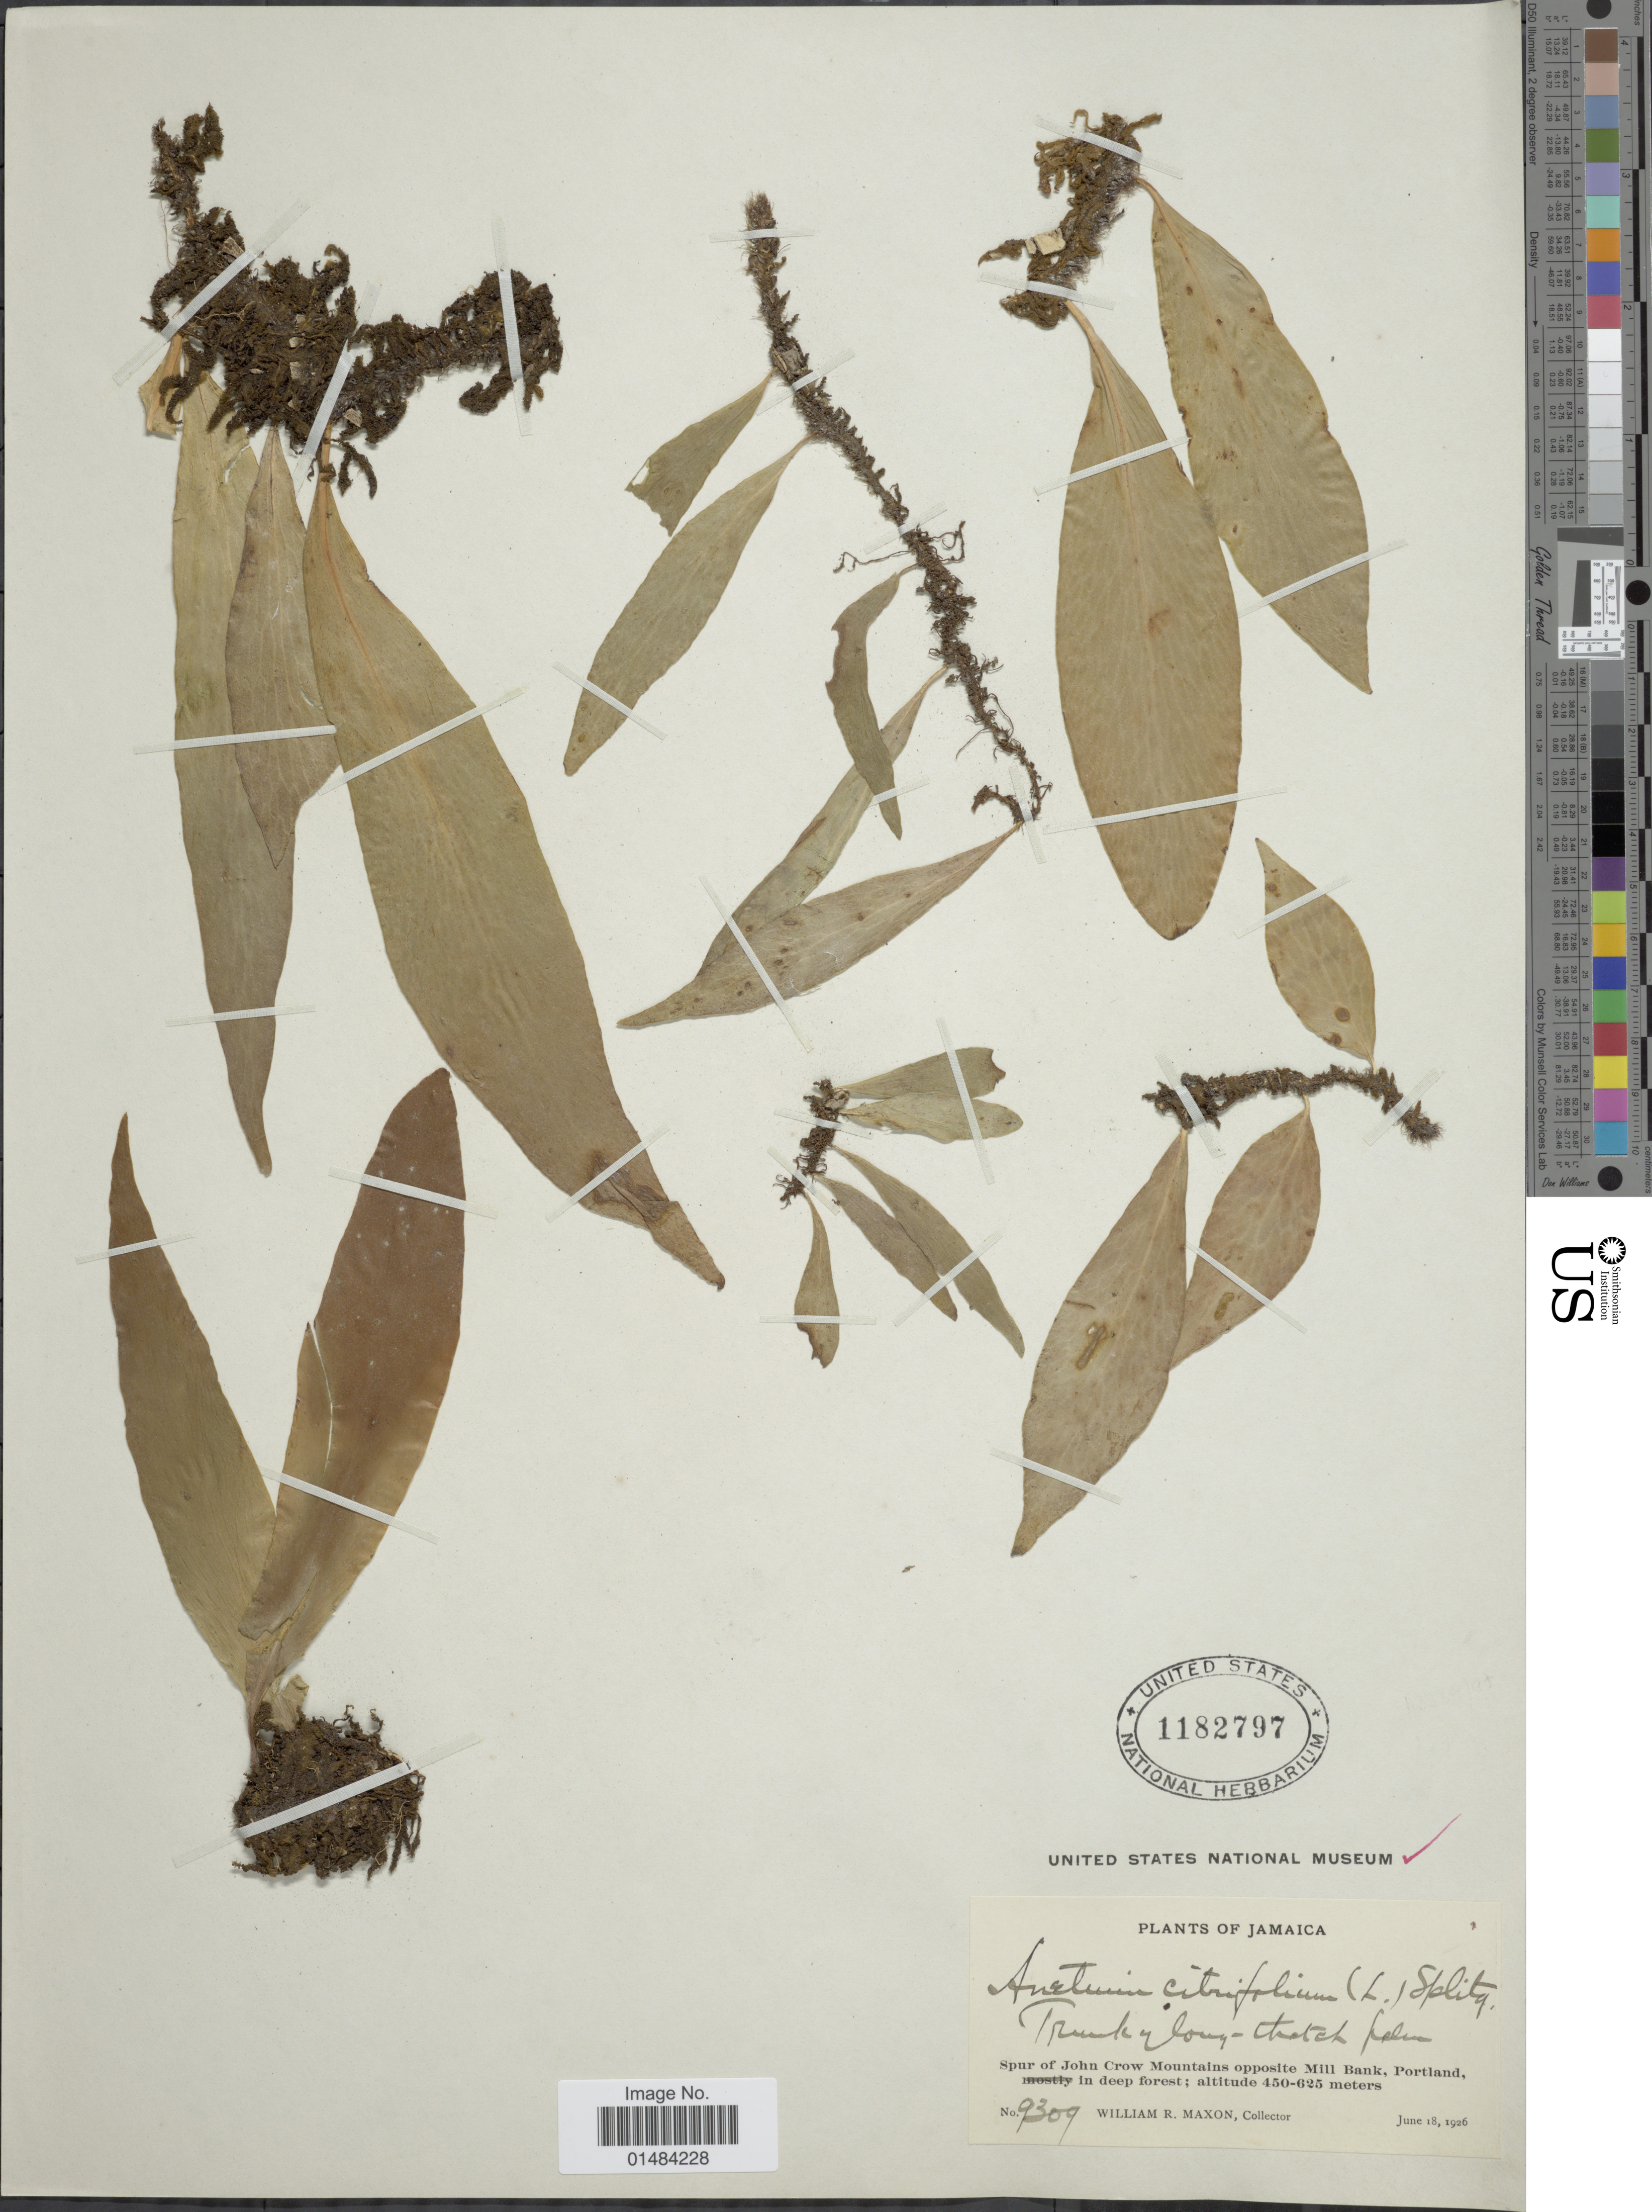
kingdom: Plantae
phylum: Tracheophyta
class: Polypodiopsida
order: Polypodiales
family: Pteridaceae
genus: Anetium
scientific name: Anetium citrifolium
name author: (L.) Splitg.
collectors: W. R. Maxon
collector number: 9309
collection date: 1926-06-18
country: Jamaica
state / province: Portland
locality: Jamaica, Spur of John Crow Mountains opposite Mill Bank.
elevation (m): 450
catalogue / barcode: US 1182797